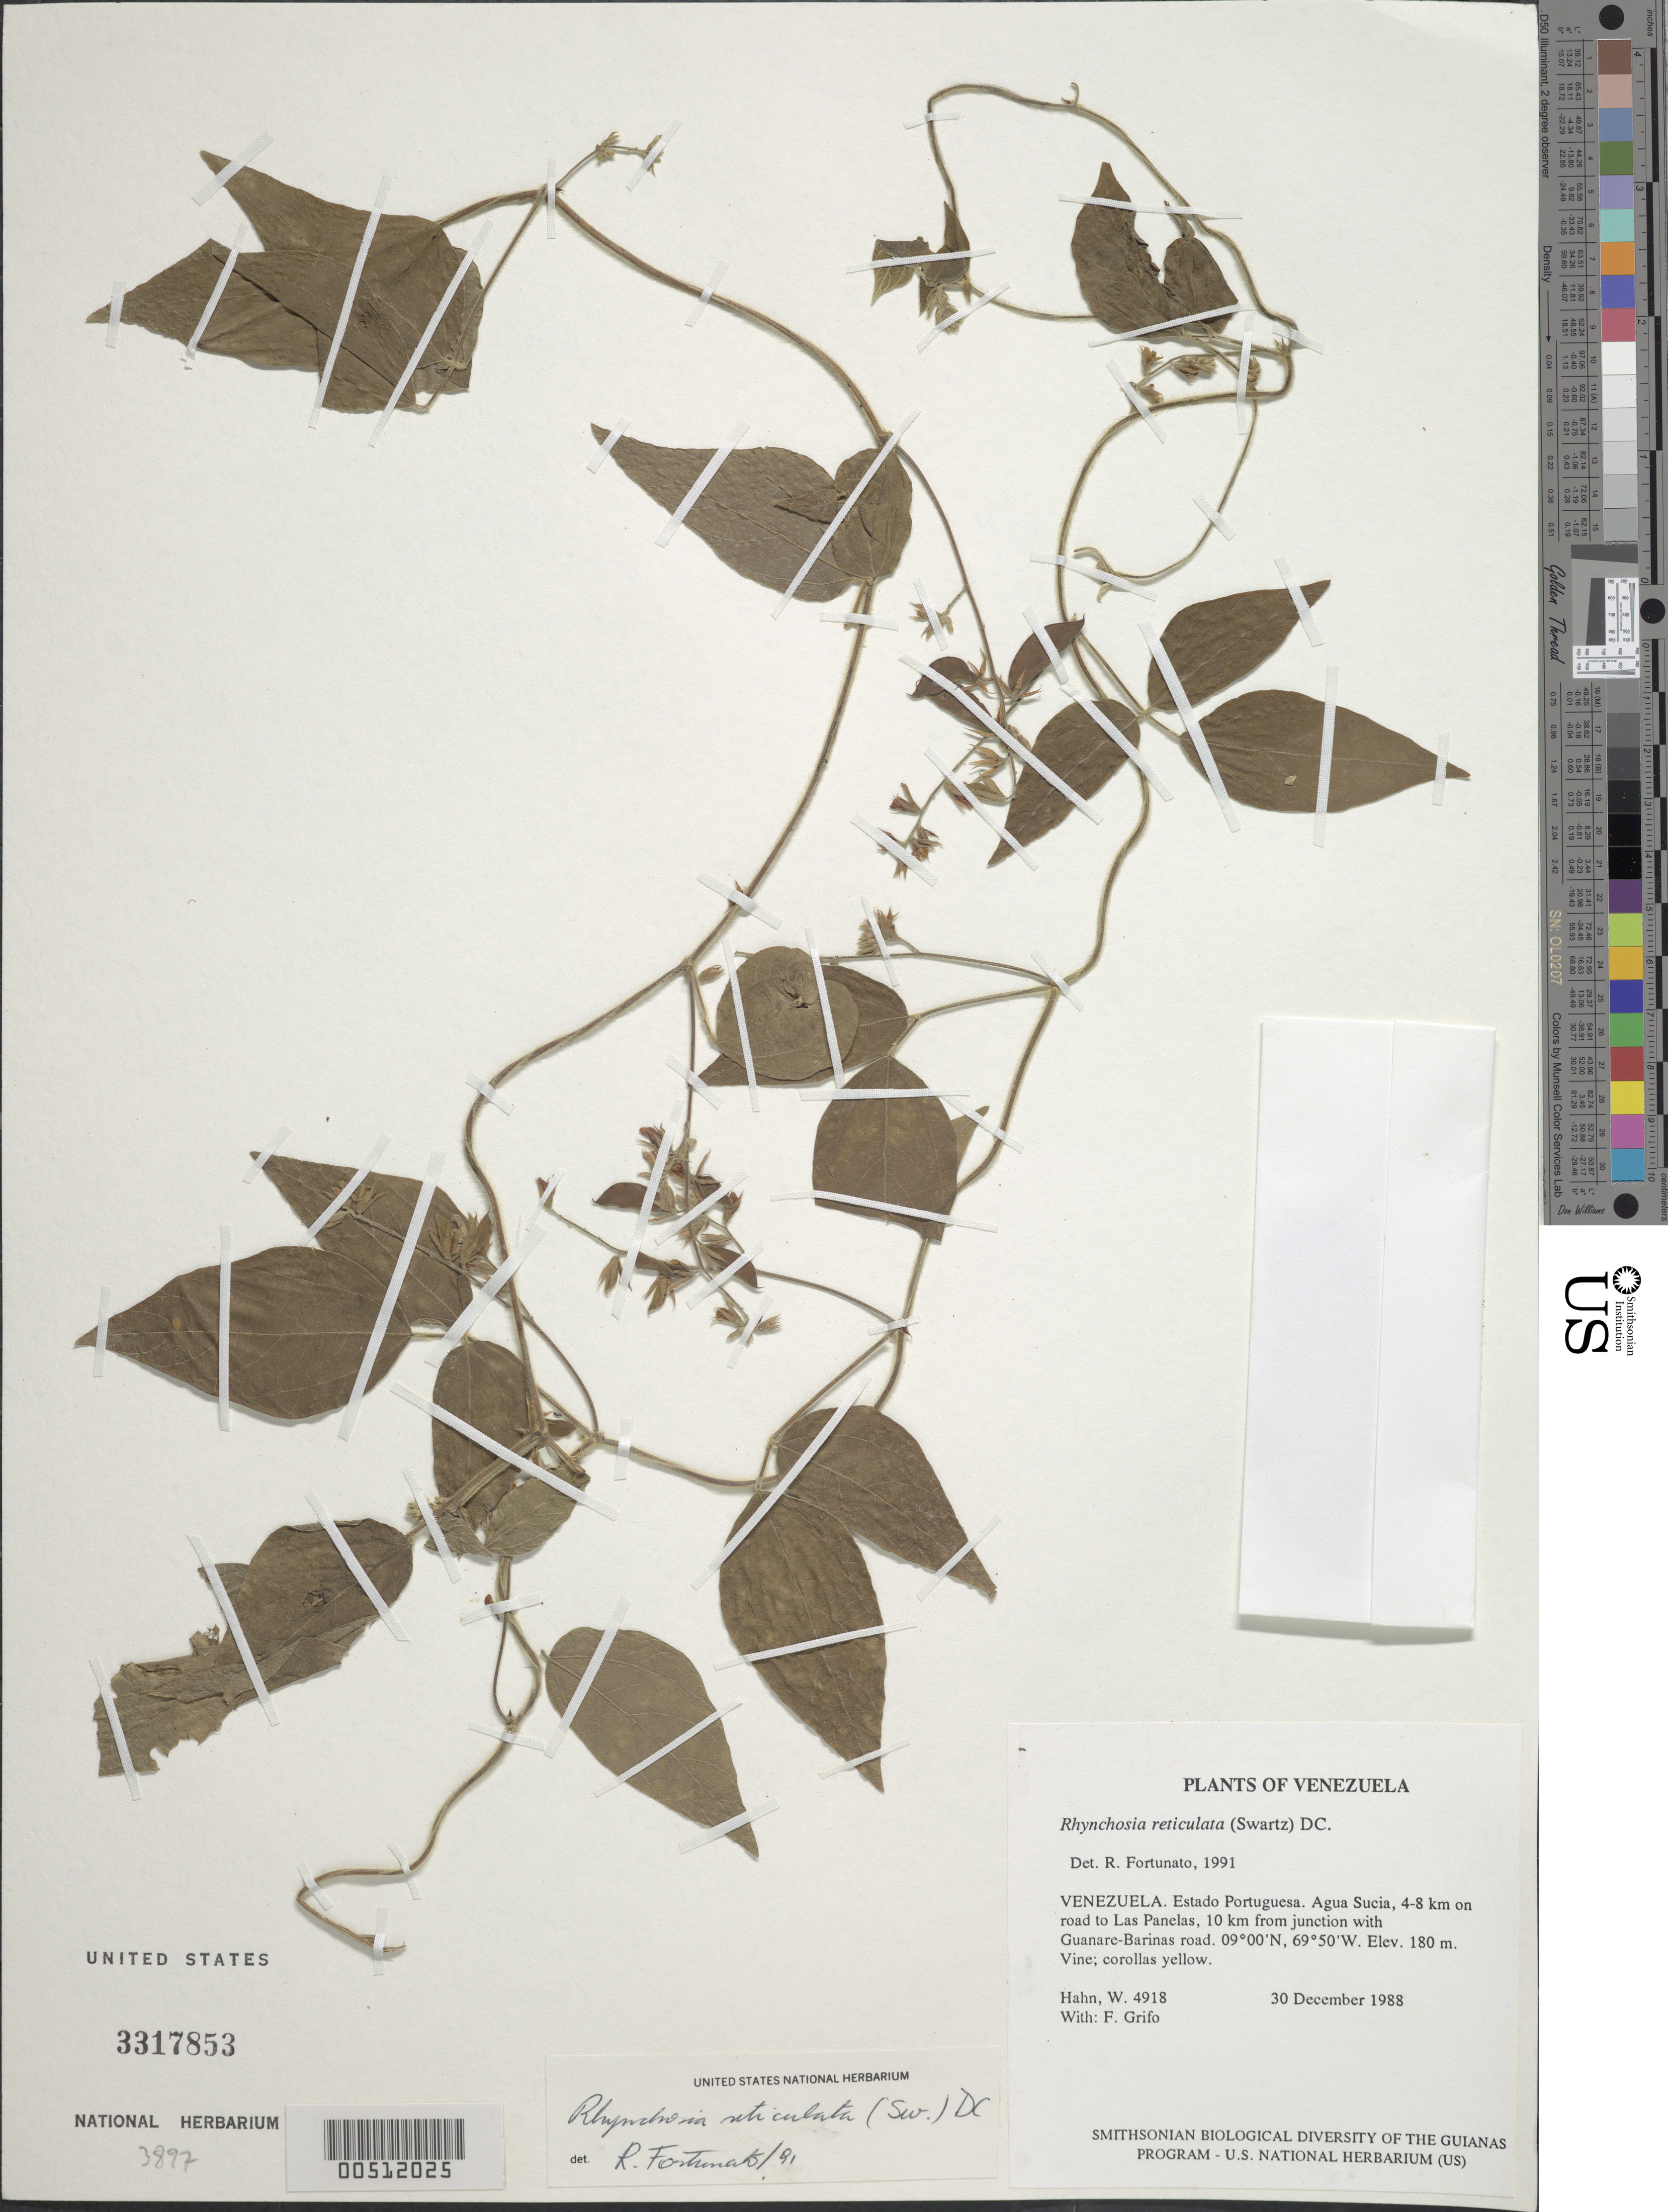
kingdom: Plantae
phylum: Tracheophyta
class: Magnoliopsida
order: Fabales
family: Fabaceae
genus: Rhynchosia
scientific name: Rhynchosia reticulata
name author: (Sw.) DC.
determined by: Fortunato, R. H.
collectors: W. Hahn & F. Grifo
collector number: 4918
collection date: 1988-12-30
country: Venezuela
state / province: Portuguesa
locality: Agua Sucia, 4-8 km on road to Las Panelas, 10 km from junction with Guanare-Barinas road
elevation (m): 180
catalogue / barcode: US 3317853